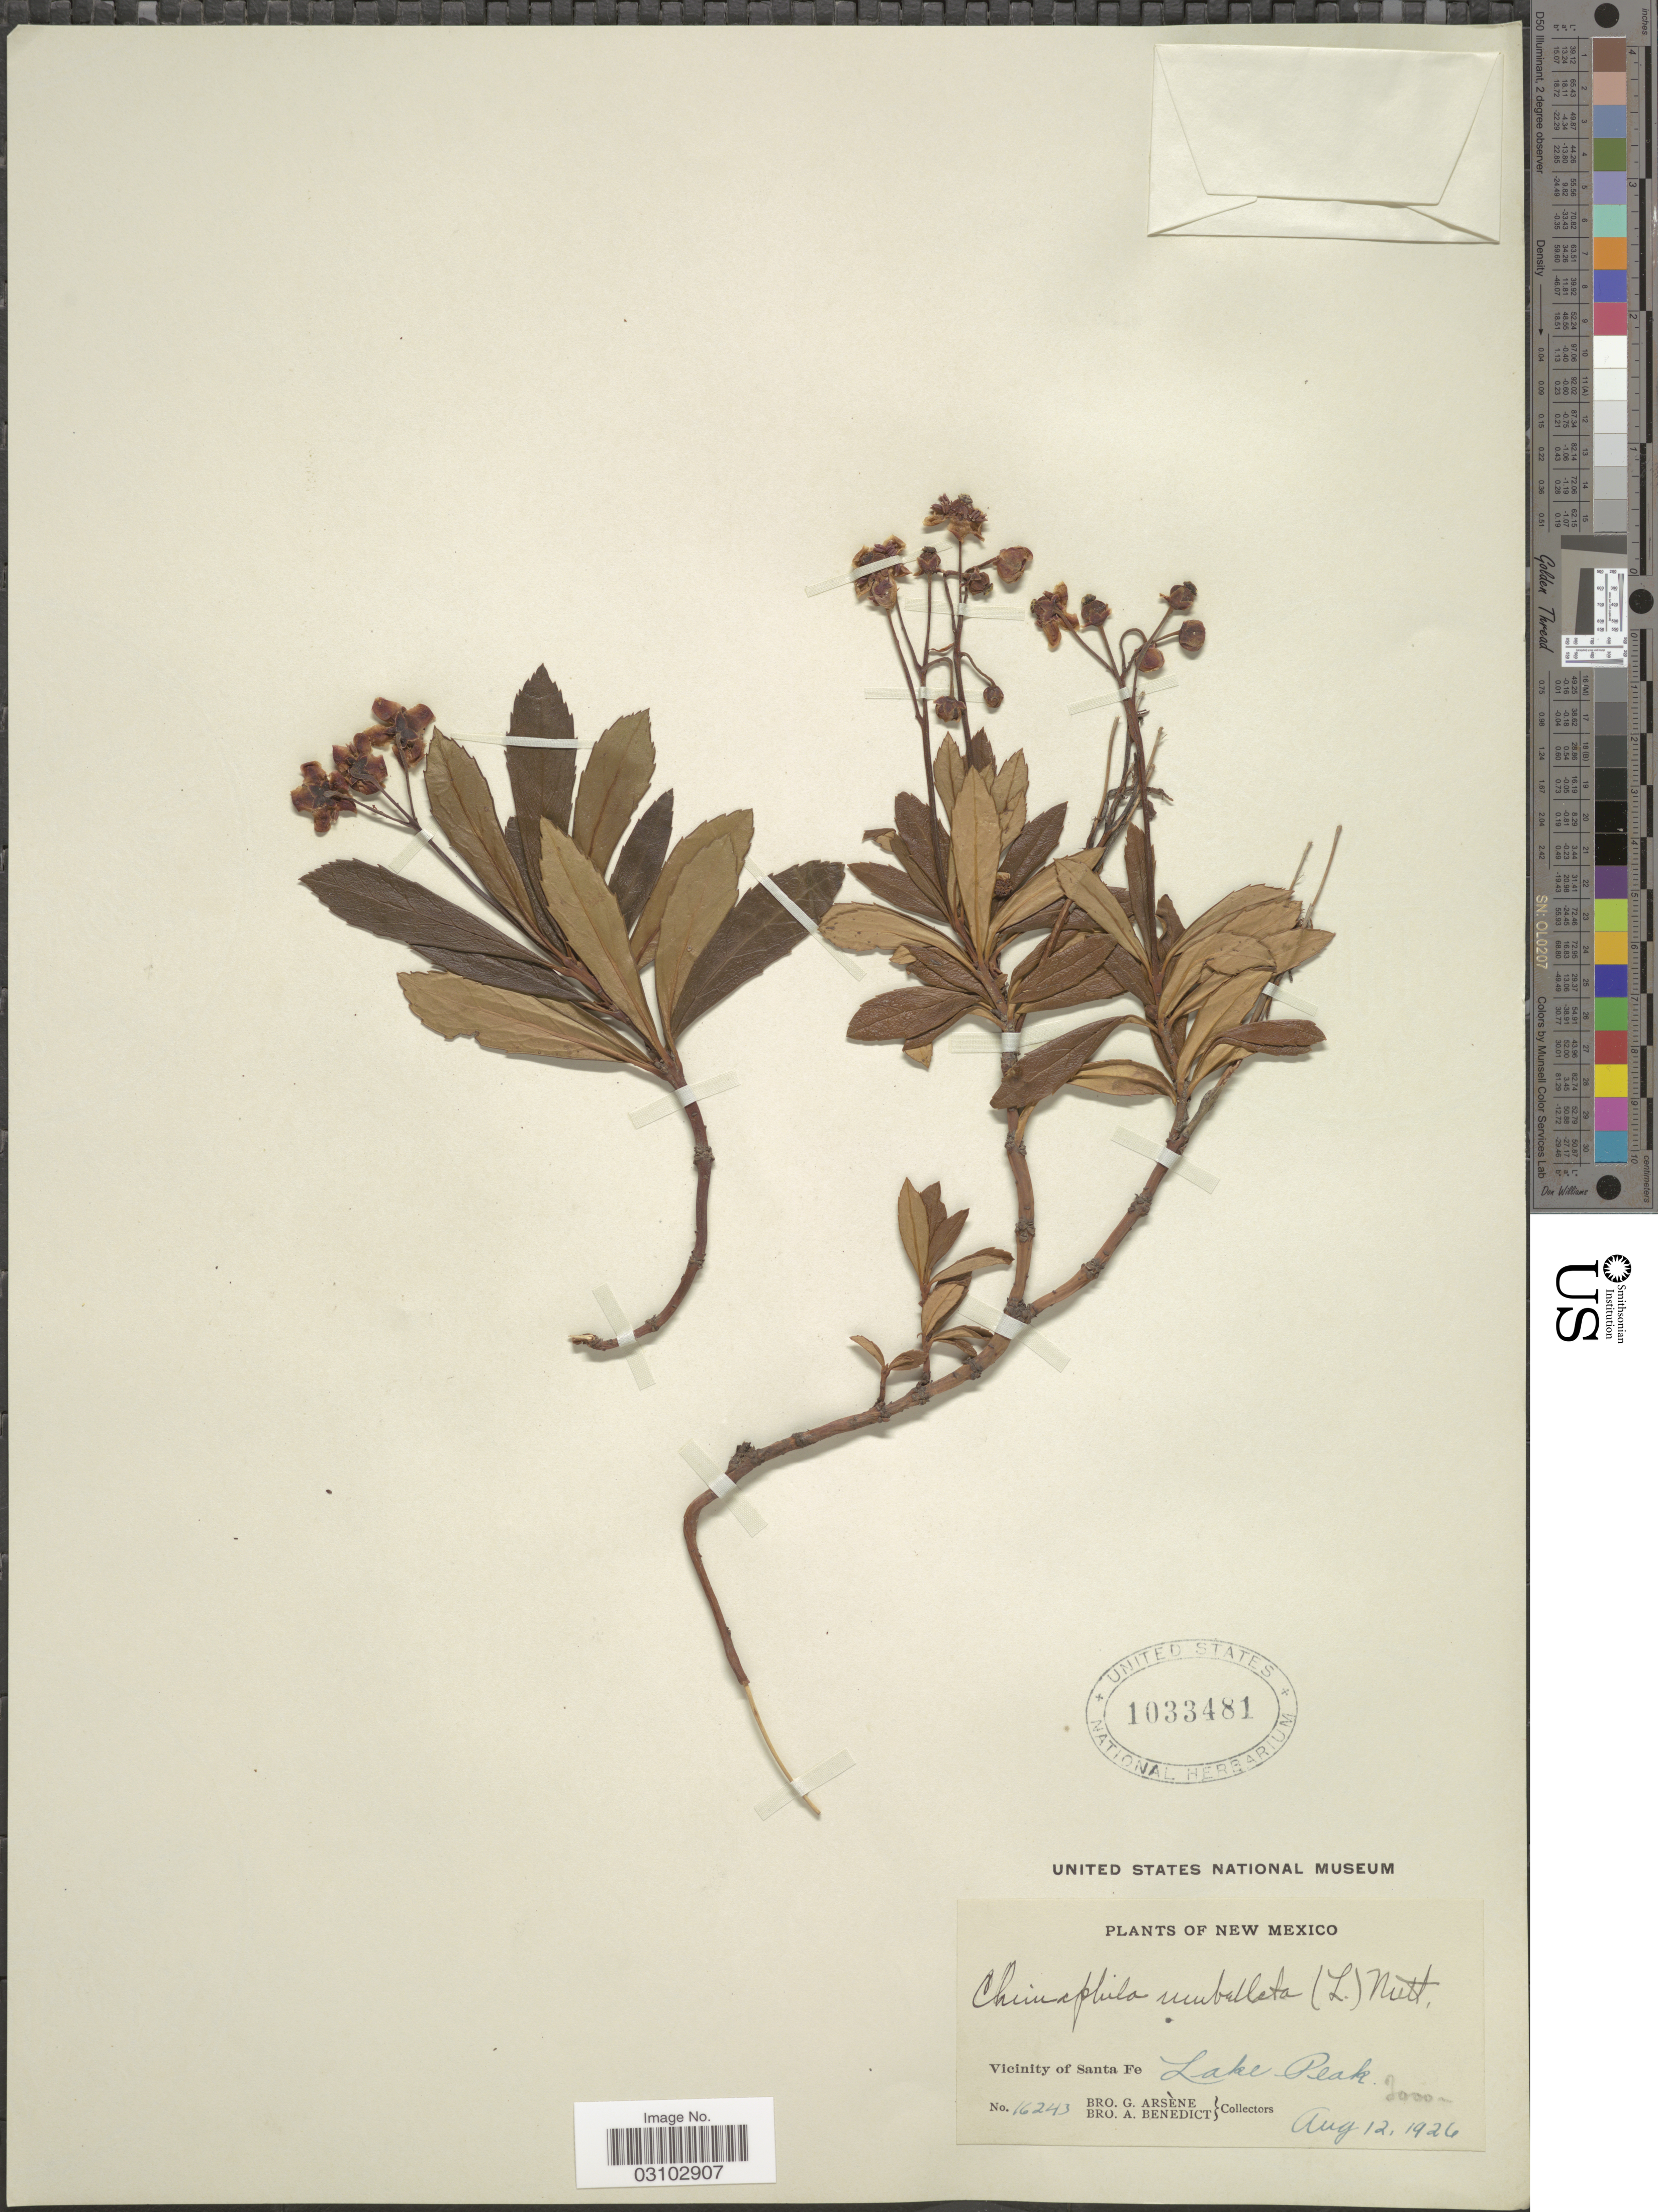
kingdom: Plantae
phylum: Tracheophyta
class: Magnoliopsida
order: Ericales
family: Ericaceae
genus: Chimaphila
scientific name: Chimaphila umbellata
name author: (L.) W.P.C. Barton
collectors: Bro. G. Arsène & Bro. Benedict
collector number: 16243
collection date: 1926-08-12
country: United States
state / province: New Mexico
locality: Vicinity of Santa Fe. Lake Peak.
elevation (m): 3000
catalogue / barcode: US 1033481